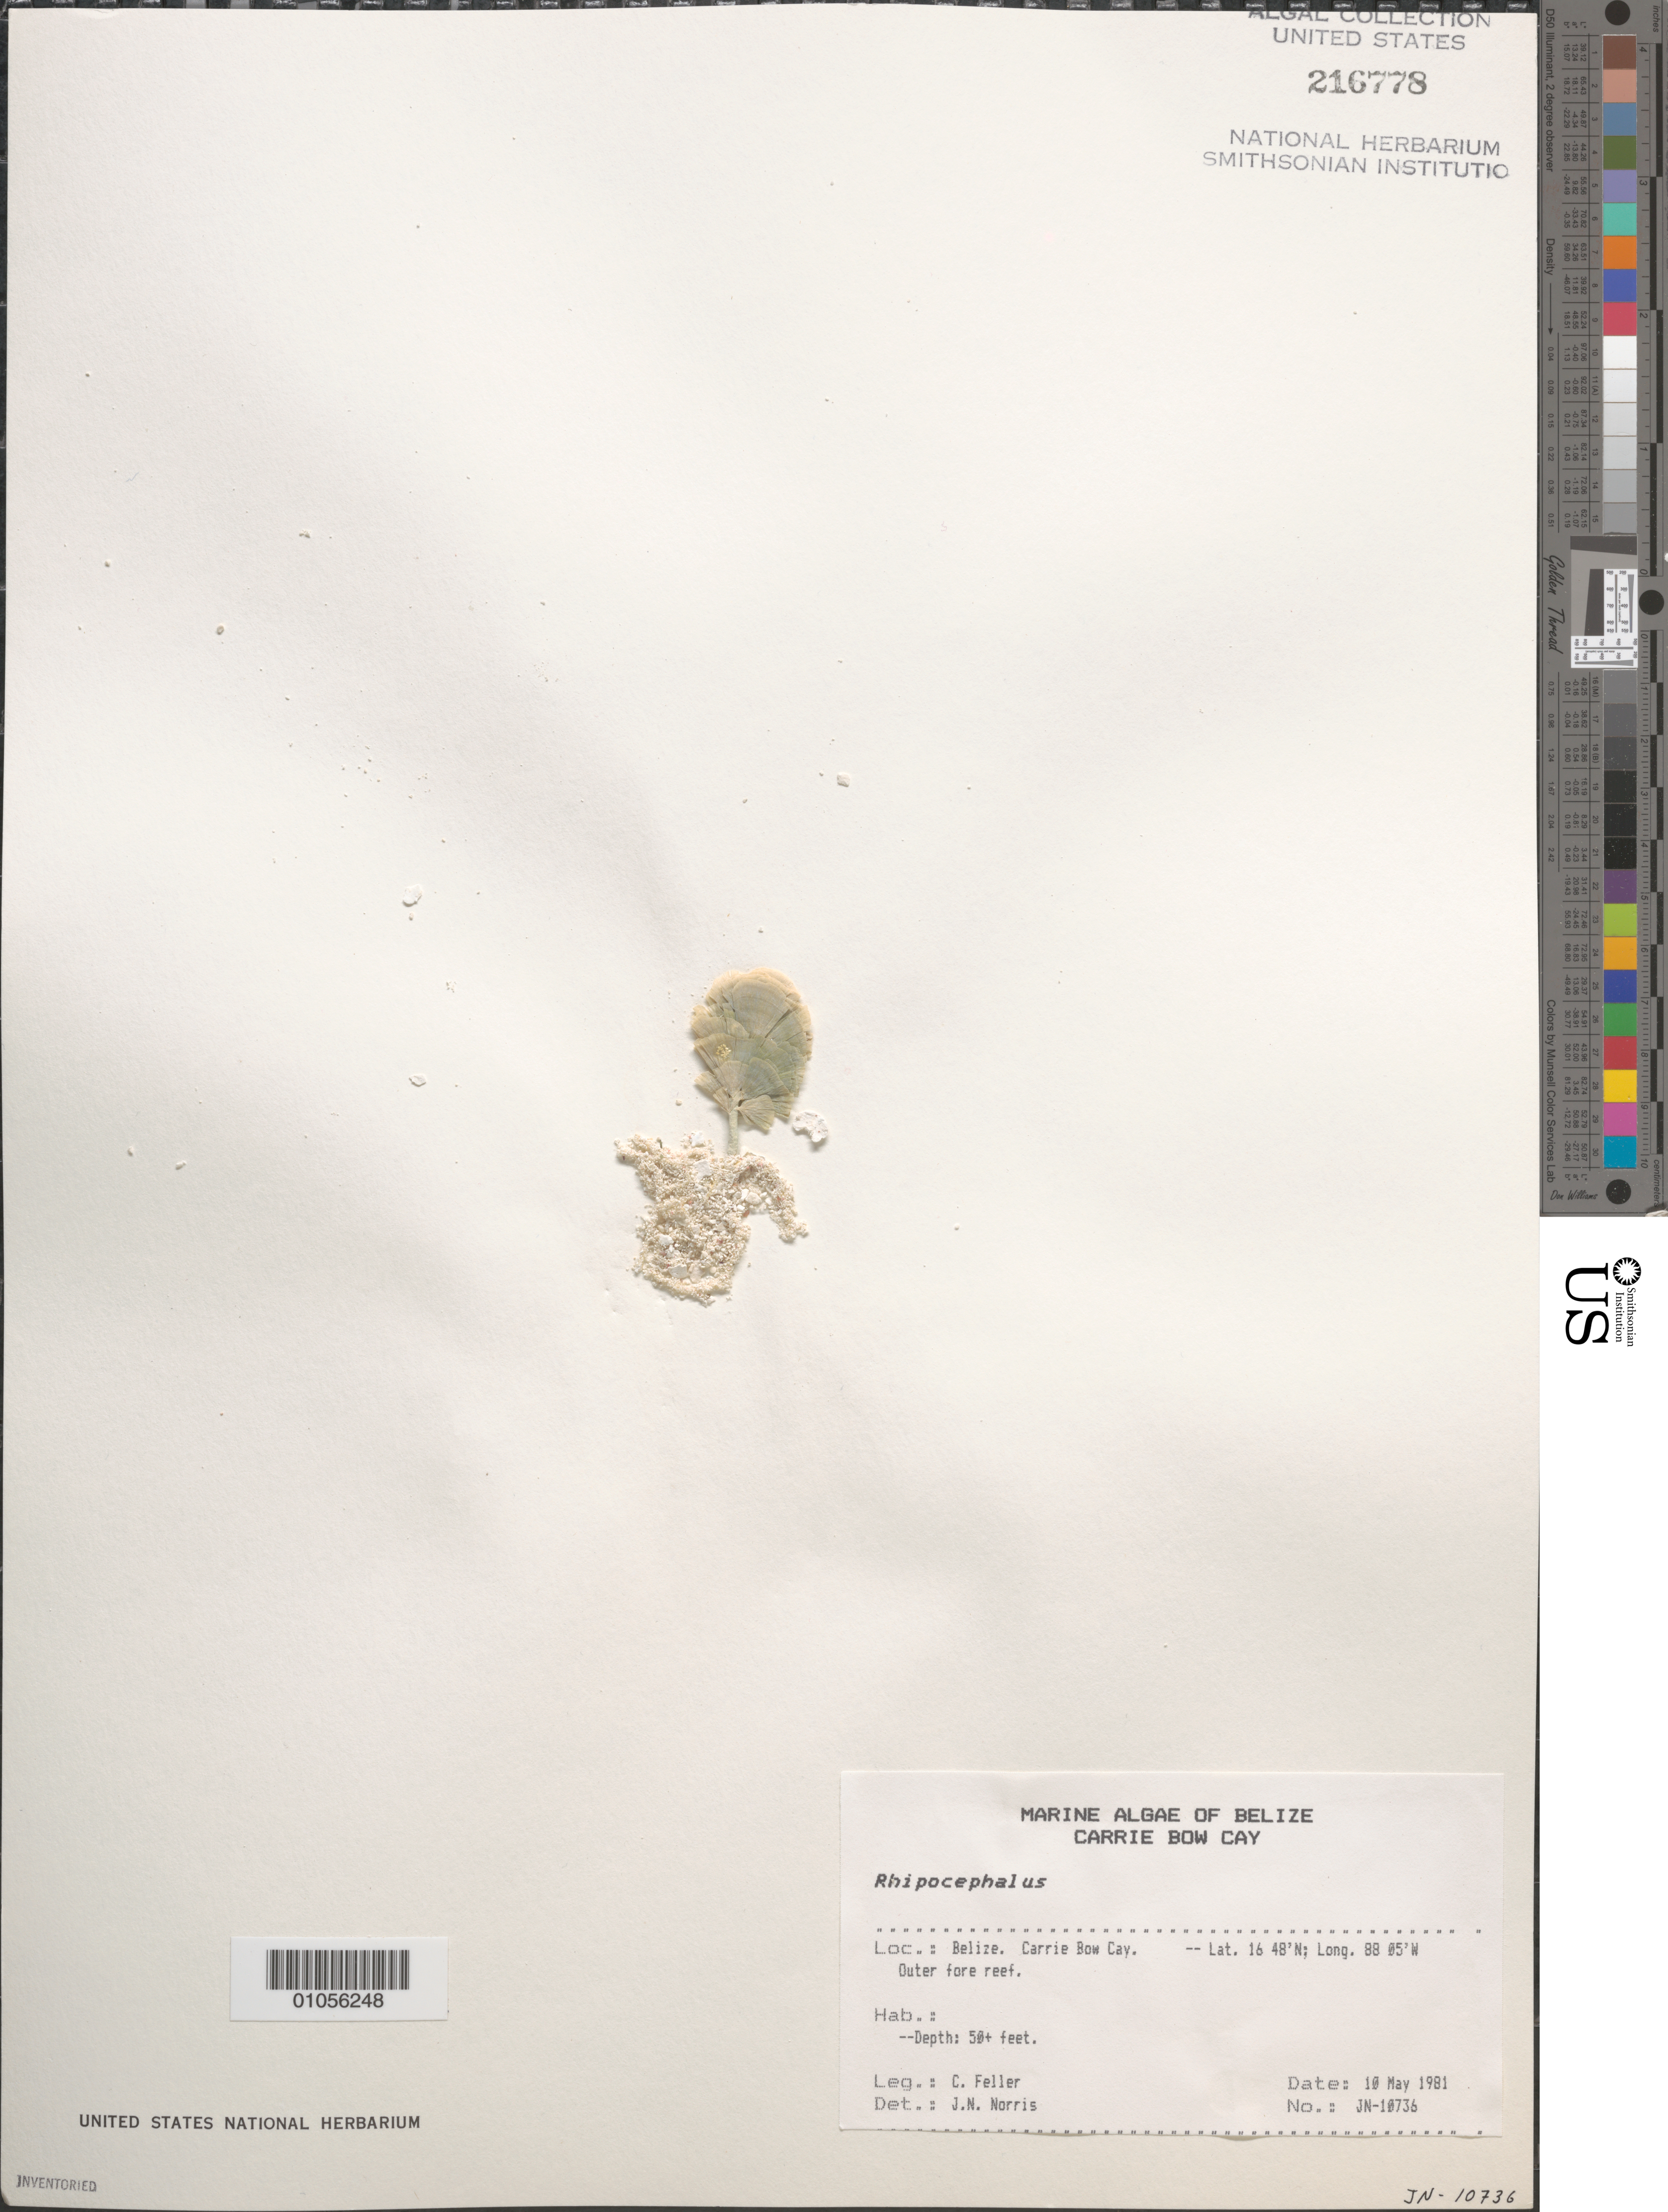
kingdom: Plantae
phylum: Chlorophyta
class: Ulvophyceae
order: Bryopsidales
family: Udoteaceae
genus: Rhipocephalus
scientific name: Rhipocephalus sp.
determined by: Norris, James N.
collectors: C. Feller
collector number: JN-10736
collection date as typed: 10 May 1981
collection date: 1981-05-10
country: Belize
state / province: Stann Creek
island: Carrie Bow Cay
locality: Outer fore reef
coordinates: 16 48' N, 88 05' W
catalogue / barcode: US 216778